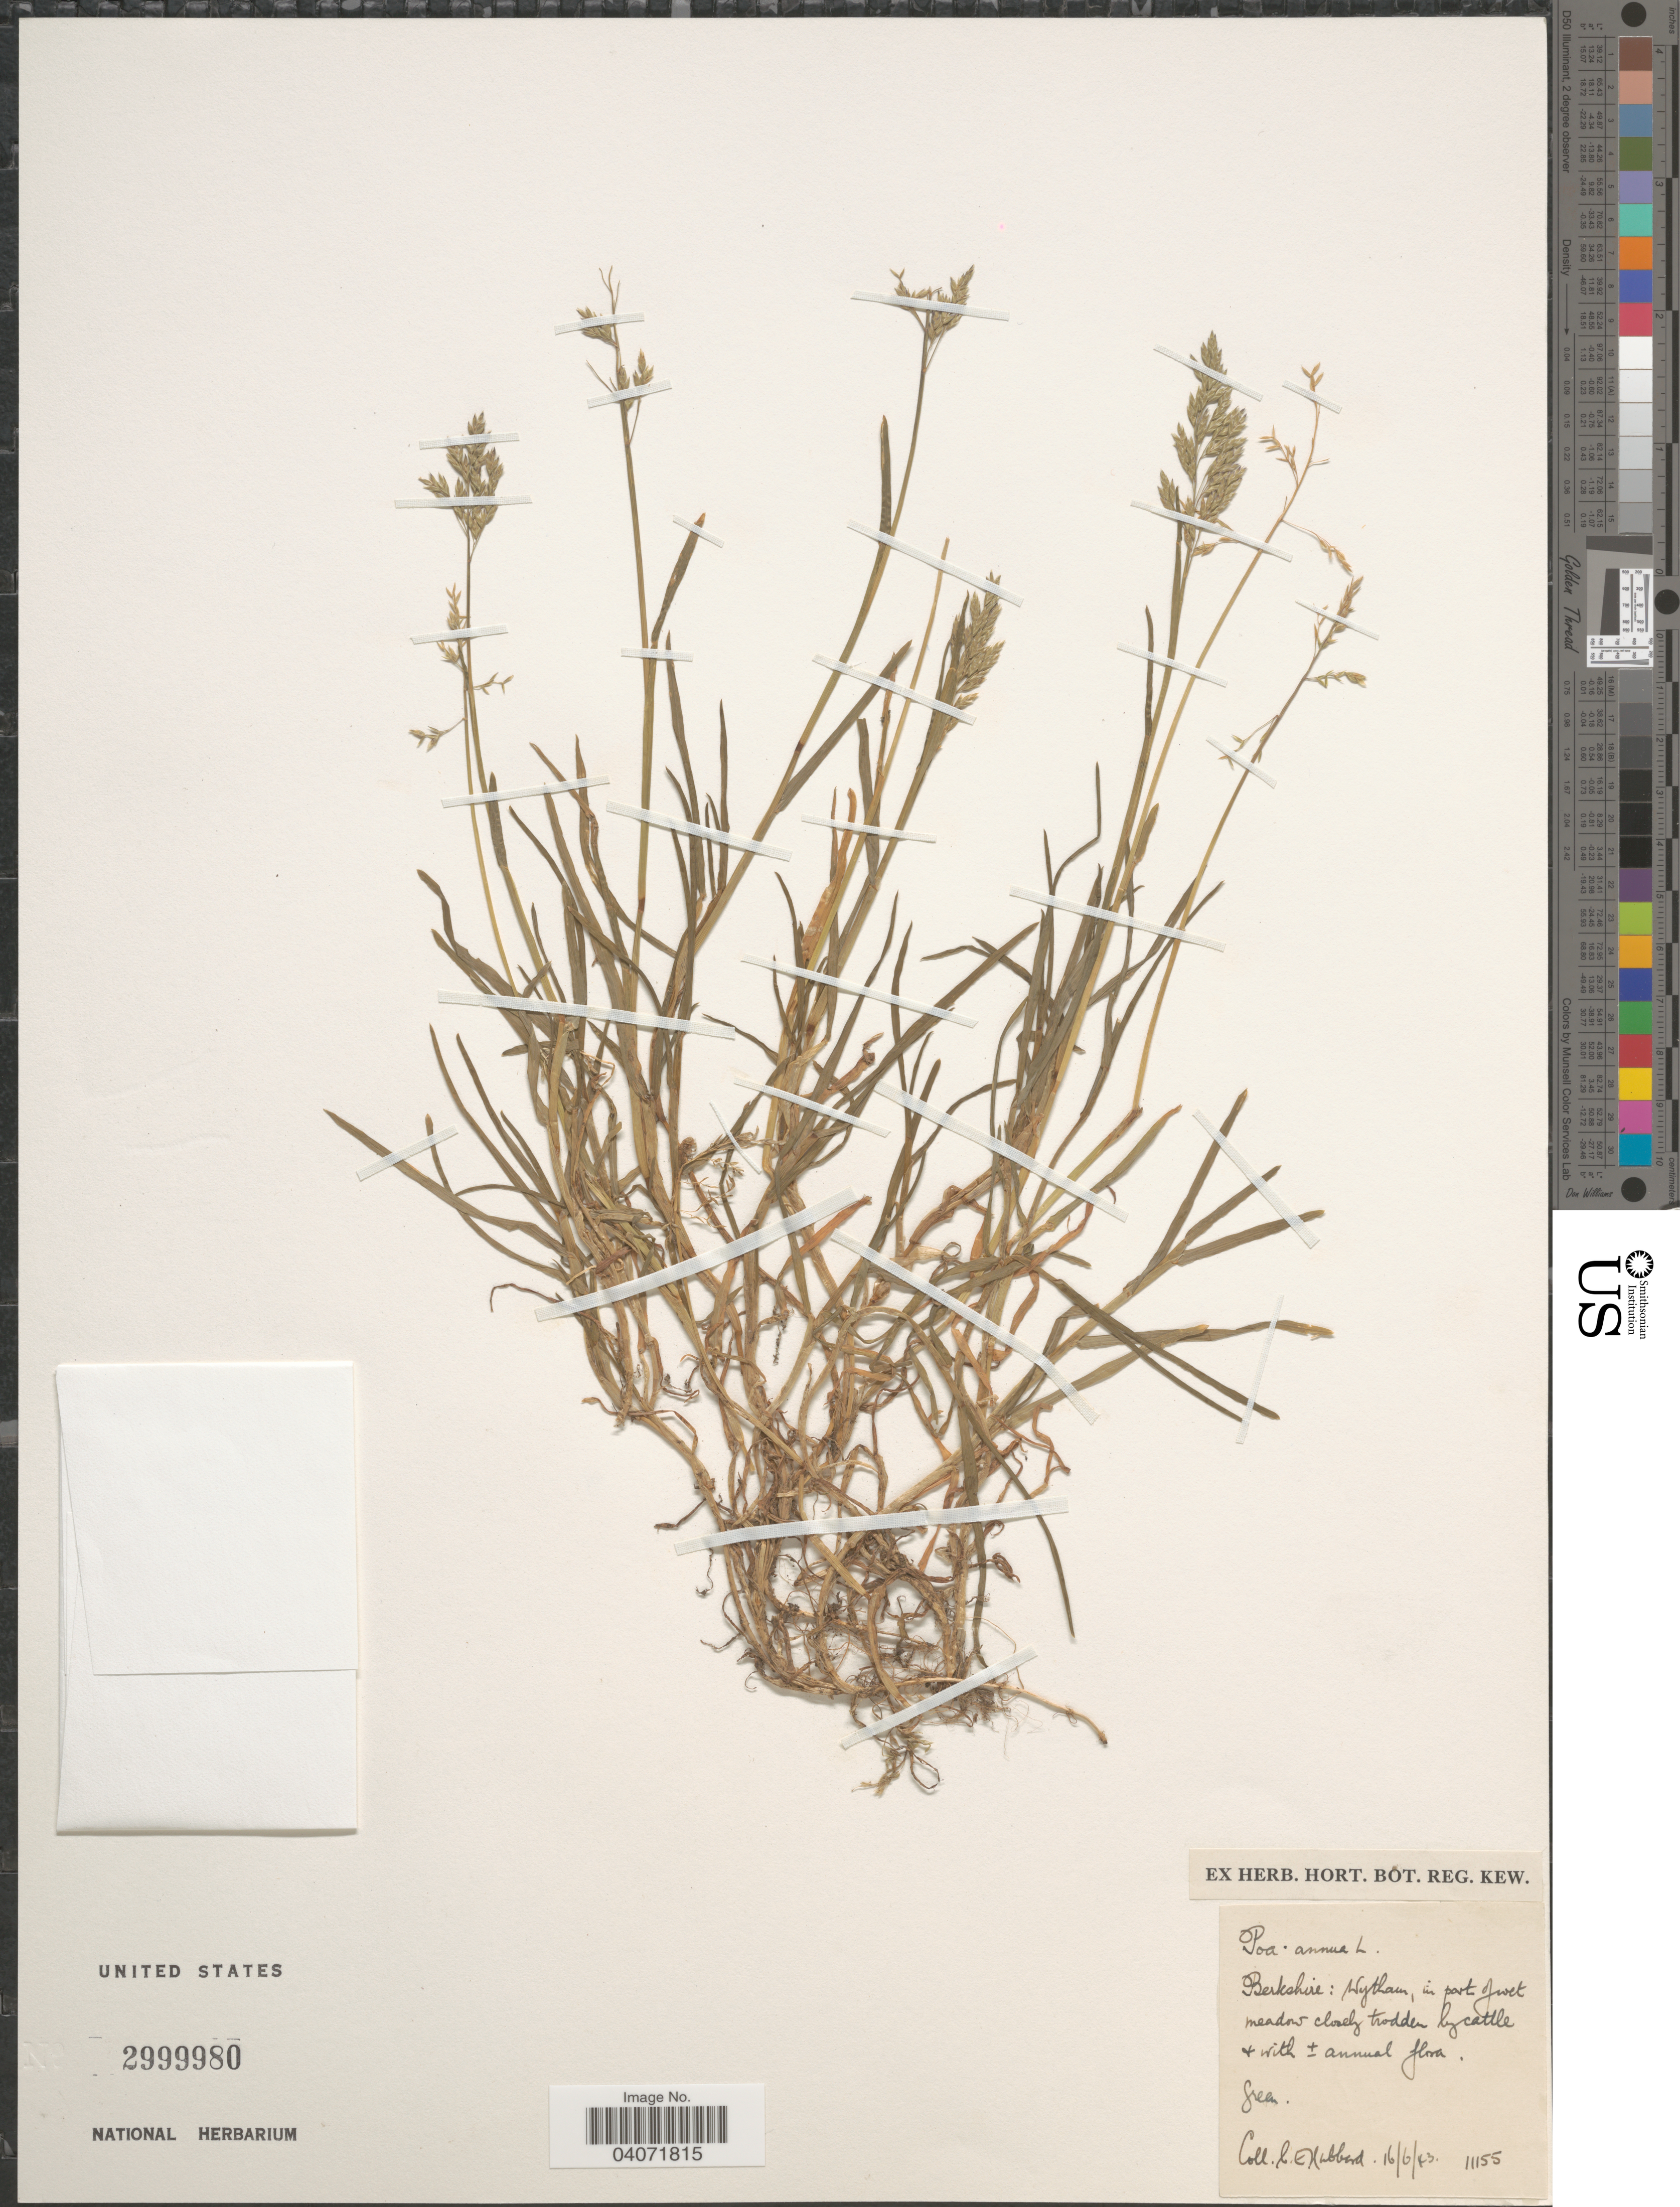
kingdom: Plantae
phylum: Tracheophyta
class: Liliopsida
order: Poales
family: Poaceae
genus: Poa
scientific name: Poa annua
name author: L.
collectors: C. E. Hubbard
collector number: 11155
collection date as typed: Transcribed d/m/y: 16/6/43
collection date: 1943-06-16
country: United Kingdom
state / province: England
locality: Berkshire: Wytham, in part of wet meadows closely todden by cattle.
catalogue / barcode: US 2999980